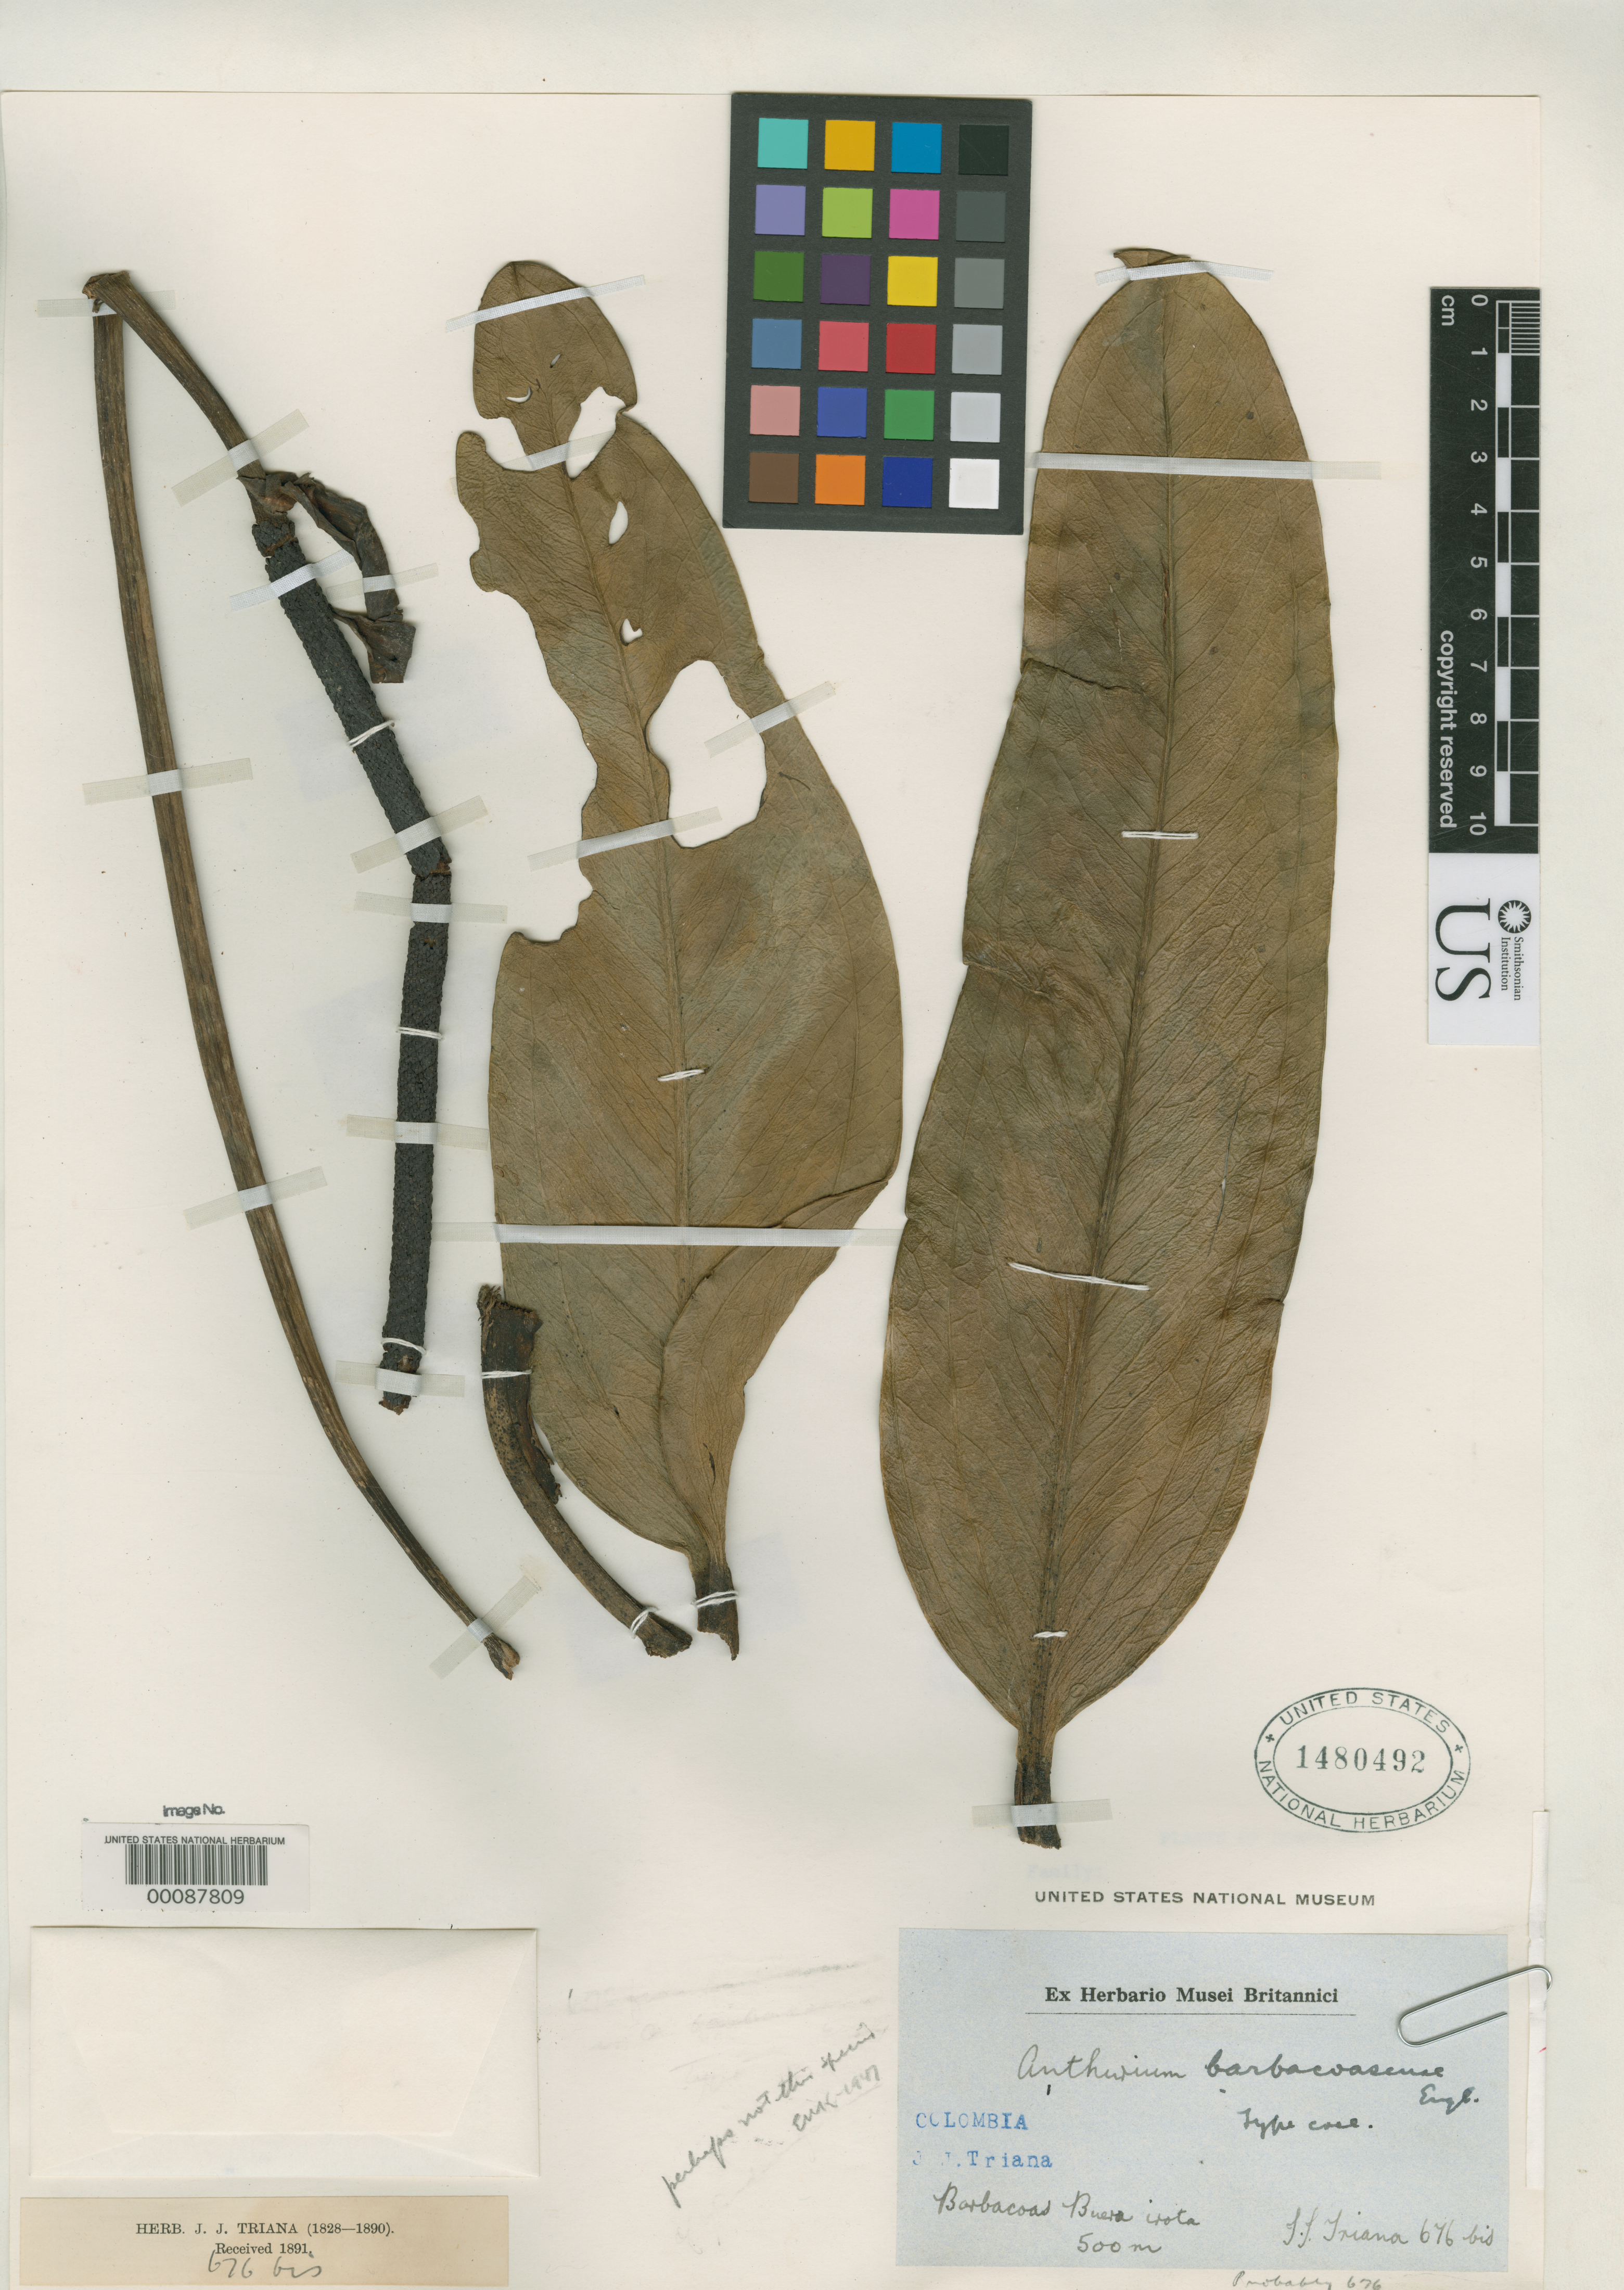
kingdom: Plantae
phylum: Tracheophyta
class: Liliopsida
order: Alismatales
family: Araceae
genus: Anthurium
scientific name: Anthurium barbacoasense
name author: Engl.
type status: Isotype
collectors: J. J. Triana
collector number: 676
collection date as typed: May 1853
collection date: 1853-05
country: Colombia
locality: Barbacoas Buera-Irota.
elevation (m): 500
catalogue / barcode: US 1480492